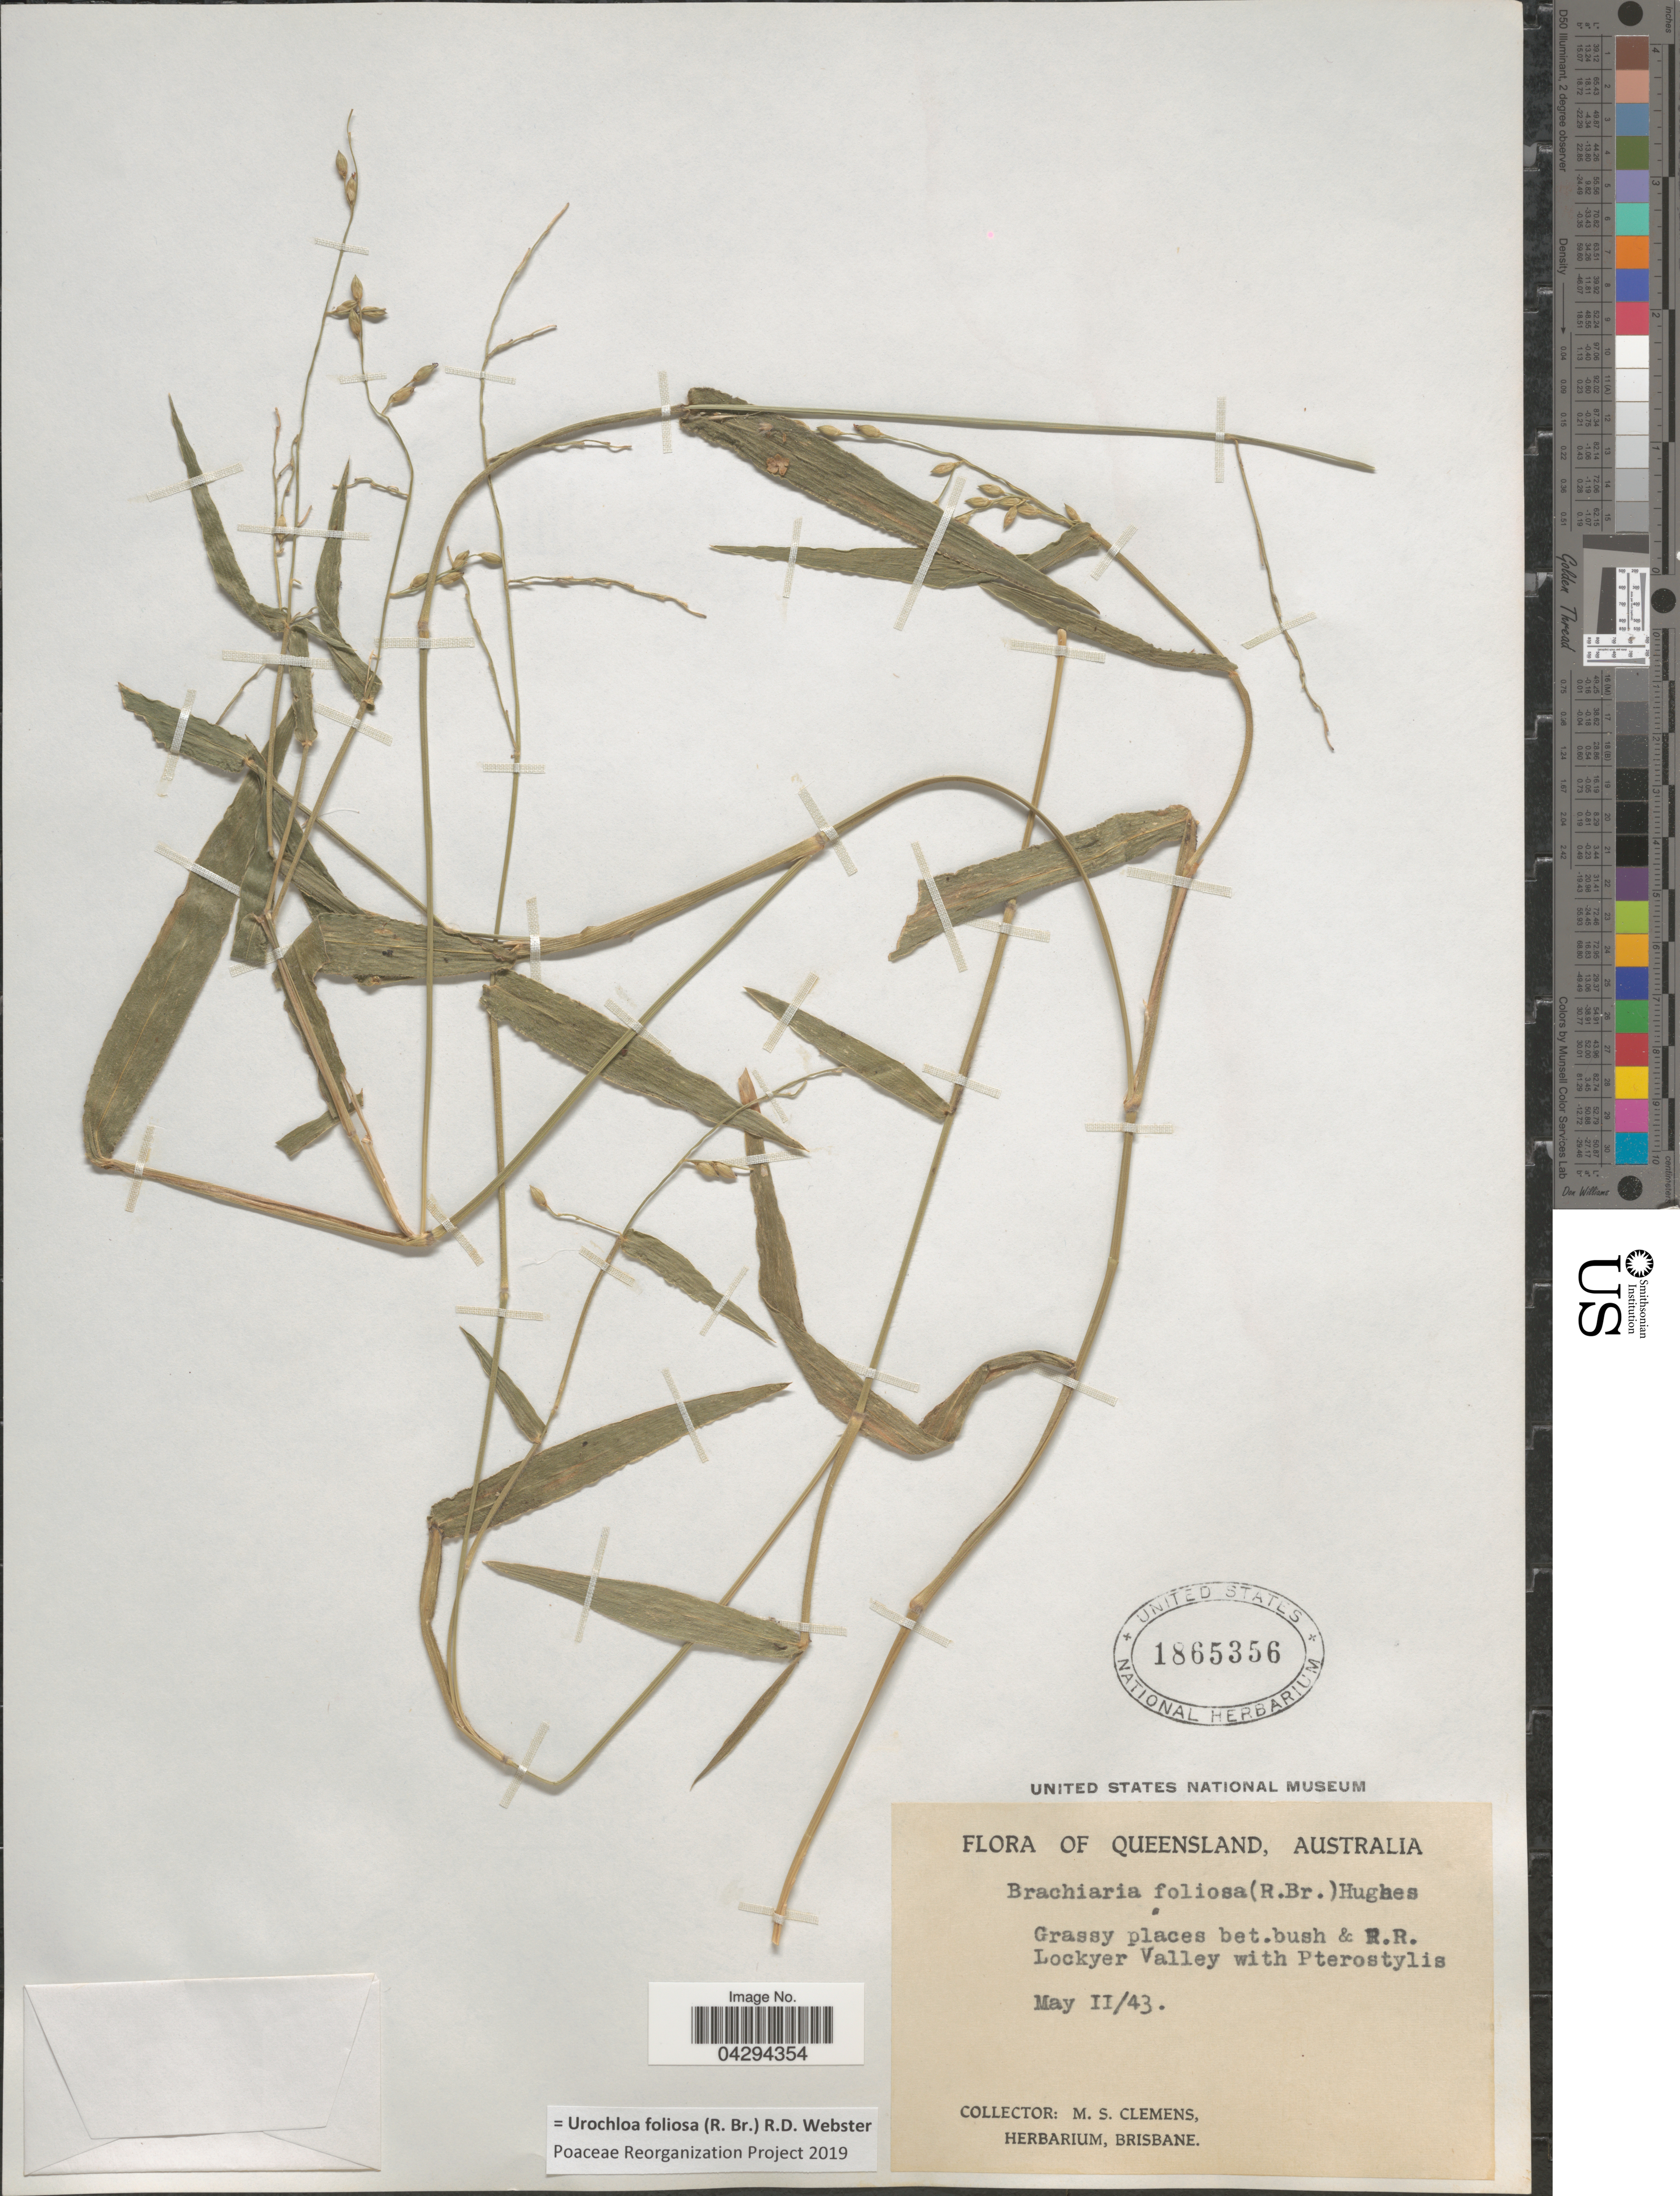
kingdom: Plantae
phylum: Tracheophyta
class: Liliopsida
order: Poales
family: Poaceae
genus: Urochloa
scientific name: Urochloa foliosa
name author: (R. Br.) R.D. Webster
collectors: M. S. Clemens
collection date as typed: Transcribed d/m/y: 11/5/43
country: Australia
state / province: Queensland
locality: Lockyer Valley with Pterostylis.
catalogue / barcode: US 1865356